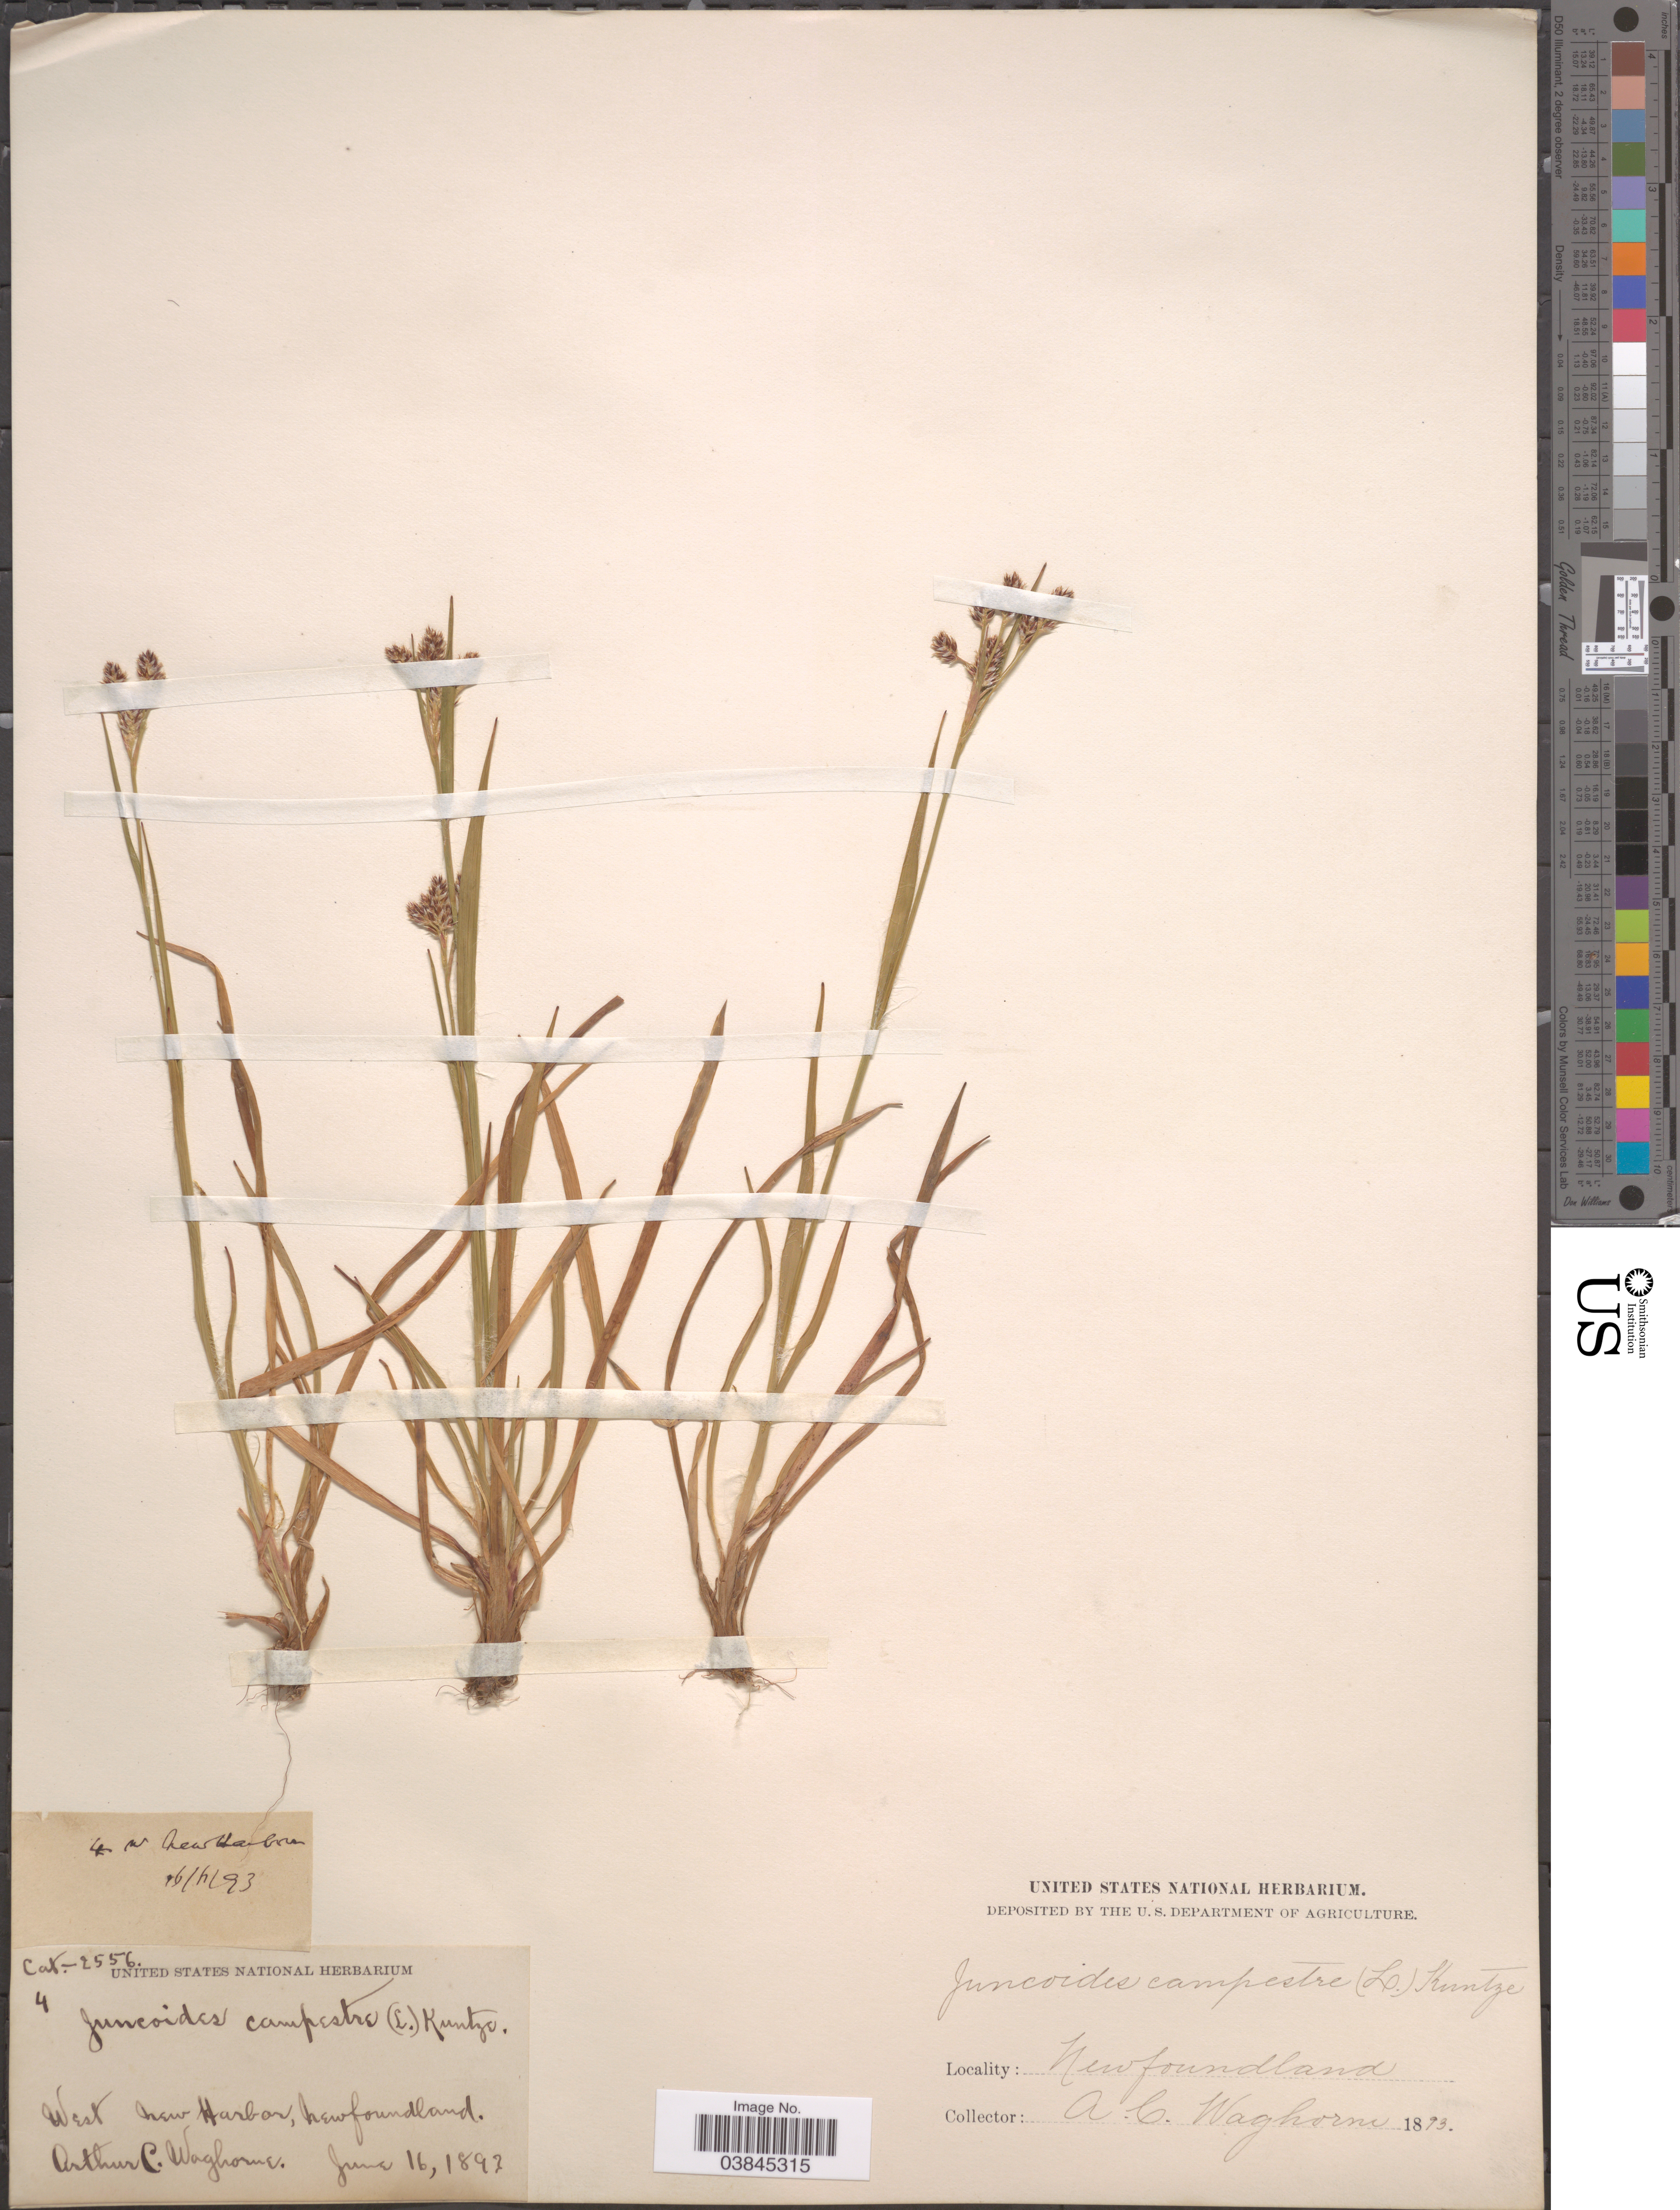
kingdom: Plantae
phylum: Tracheophyta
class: Liliopsida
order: Poales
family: Juncaceae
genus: Luzula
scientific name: Luzula campestris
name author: (L.) DC.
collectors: A. Waghorne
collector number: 4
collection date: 1893-06-16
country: Canada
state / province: Newfoundland and Labrador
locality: West New Harbor.